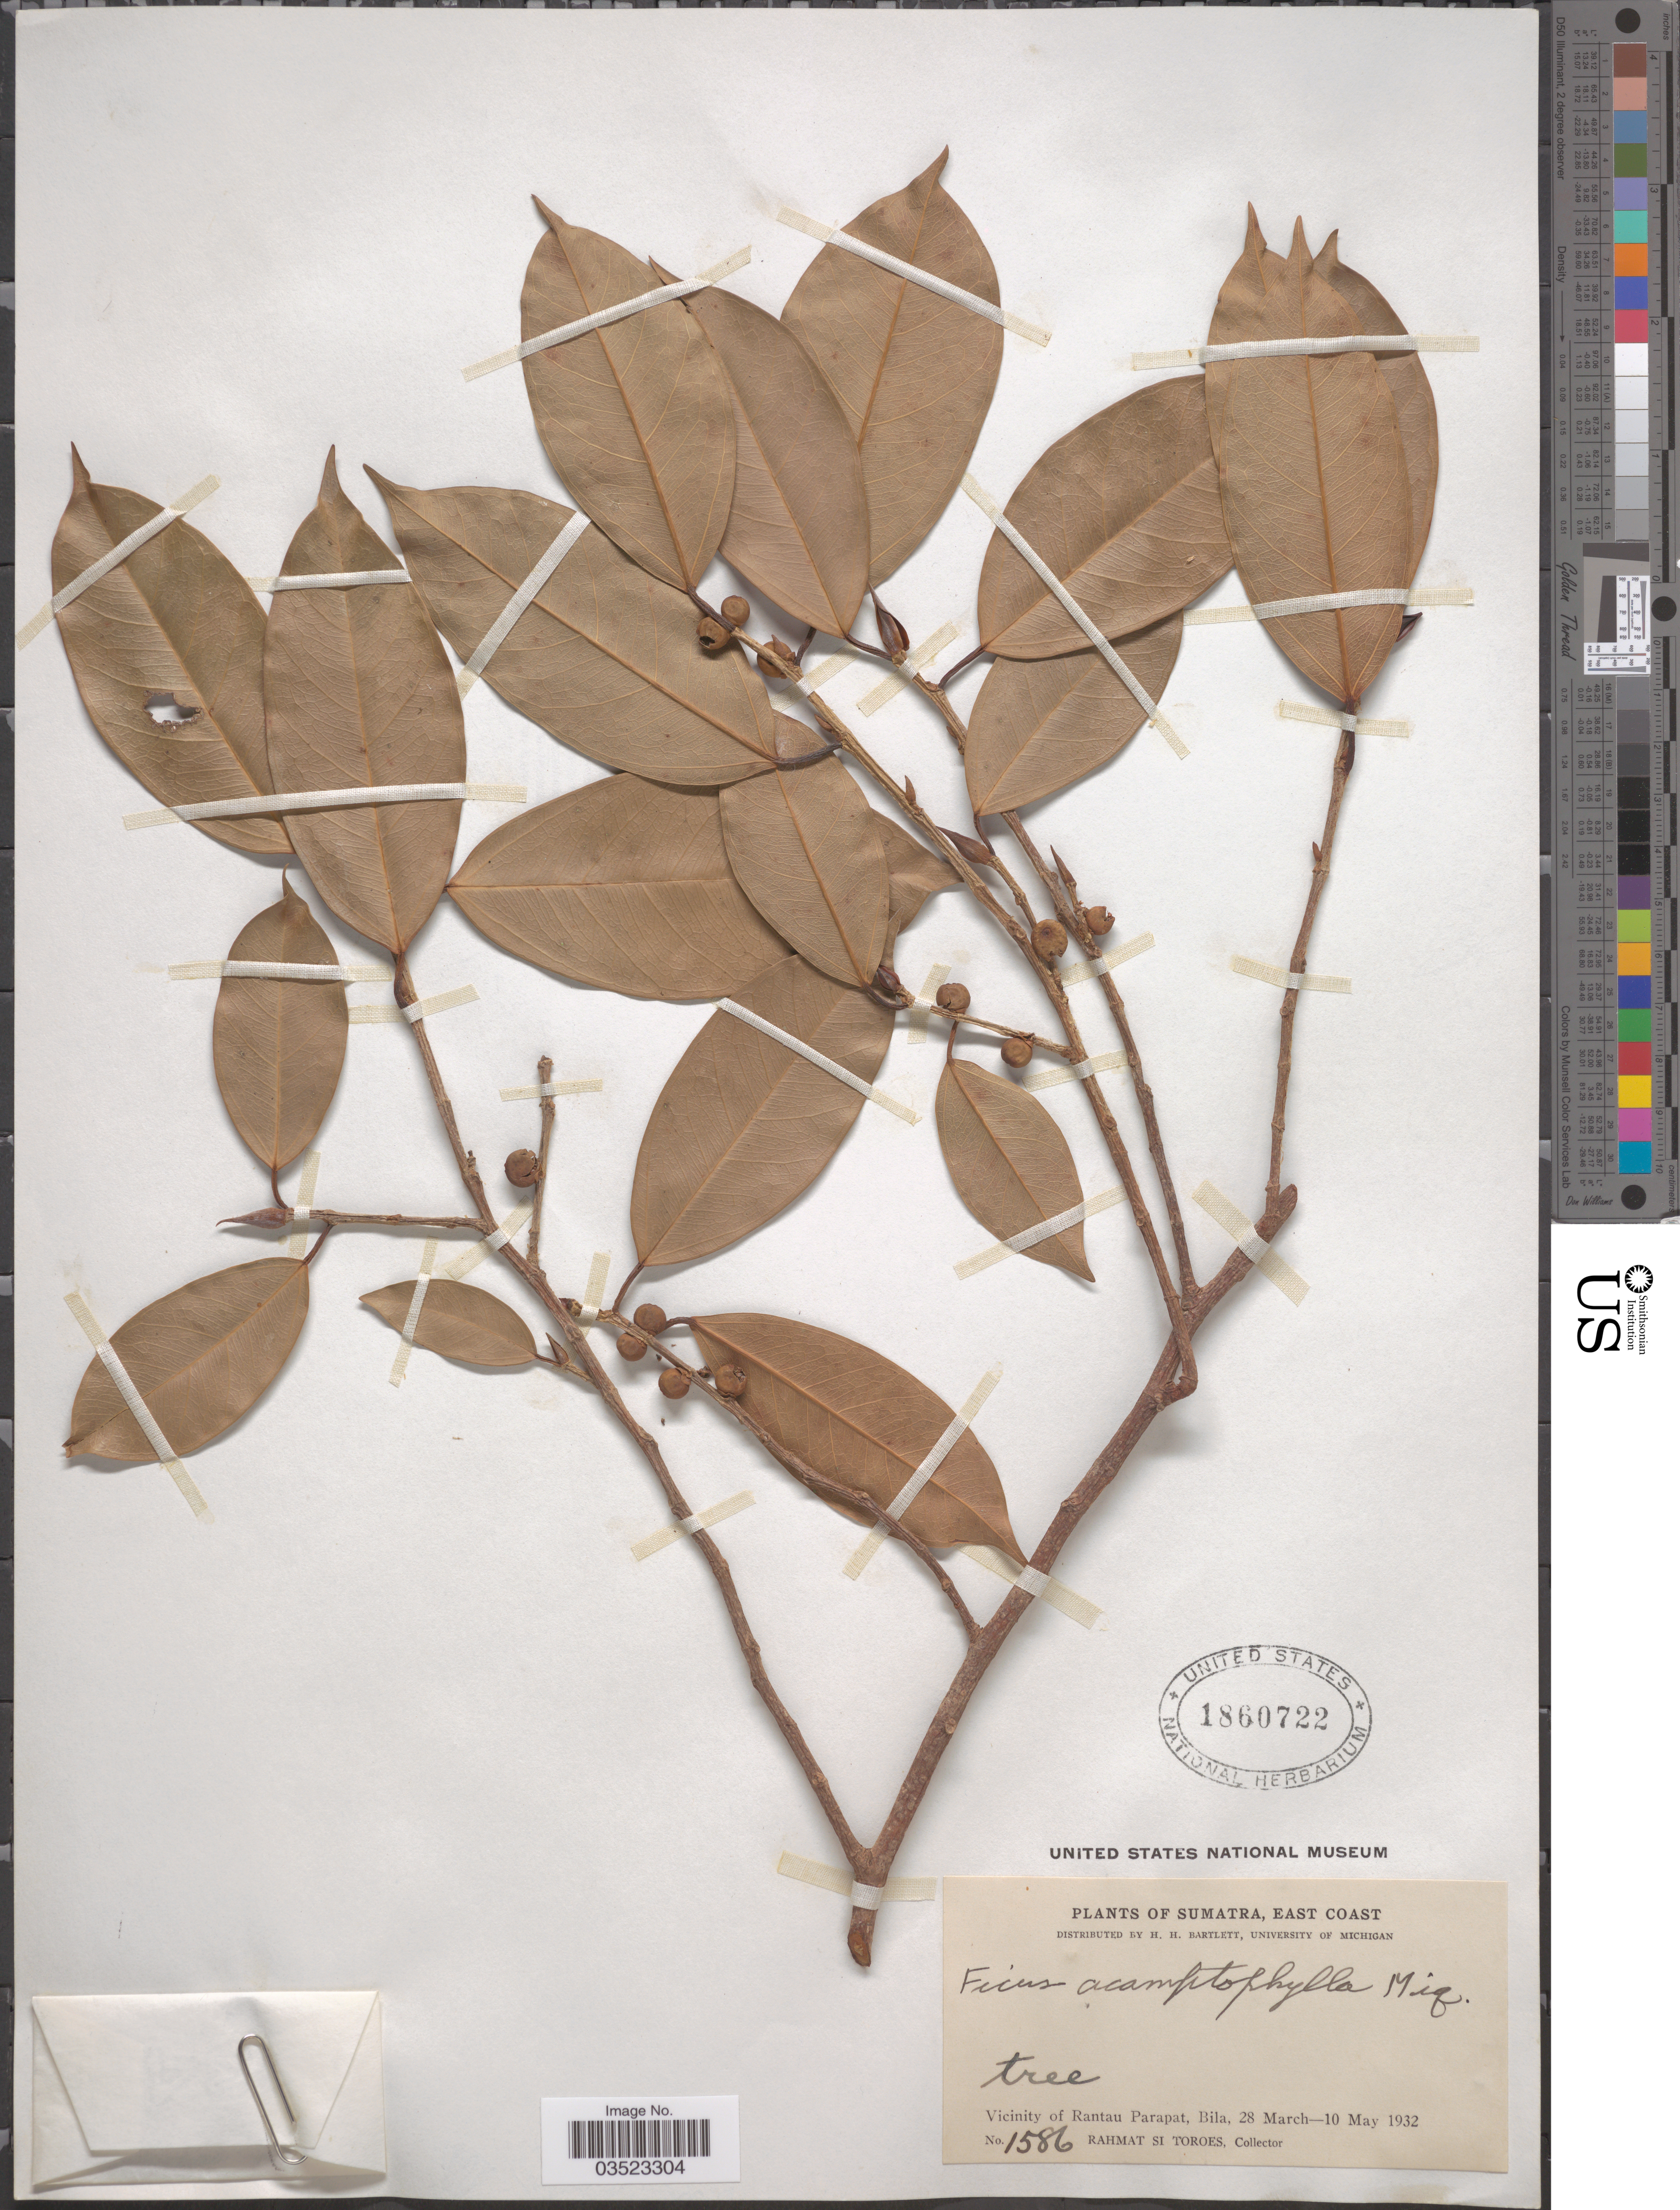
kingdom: Plantae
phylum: Tracheophyta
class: Magnoliopsida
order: Rosales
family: Moraceae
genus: Ficus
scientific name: Ficus acamptophylla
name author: (Miq.) Miq.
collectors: Rahmat Si Boeea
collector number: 1586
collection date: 1932-03-28/1932-05-10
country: Indonesia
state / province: Sumatra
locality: East Coast. Vicinity of Rantau Parapat, Bila.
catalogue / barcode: US 1860722